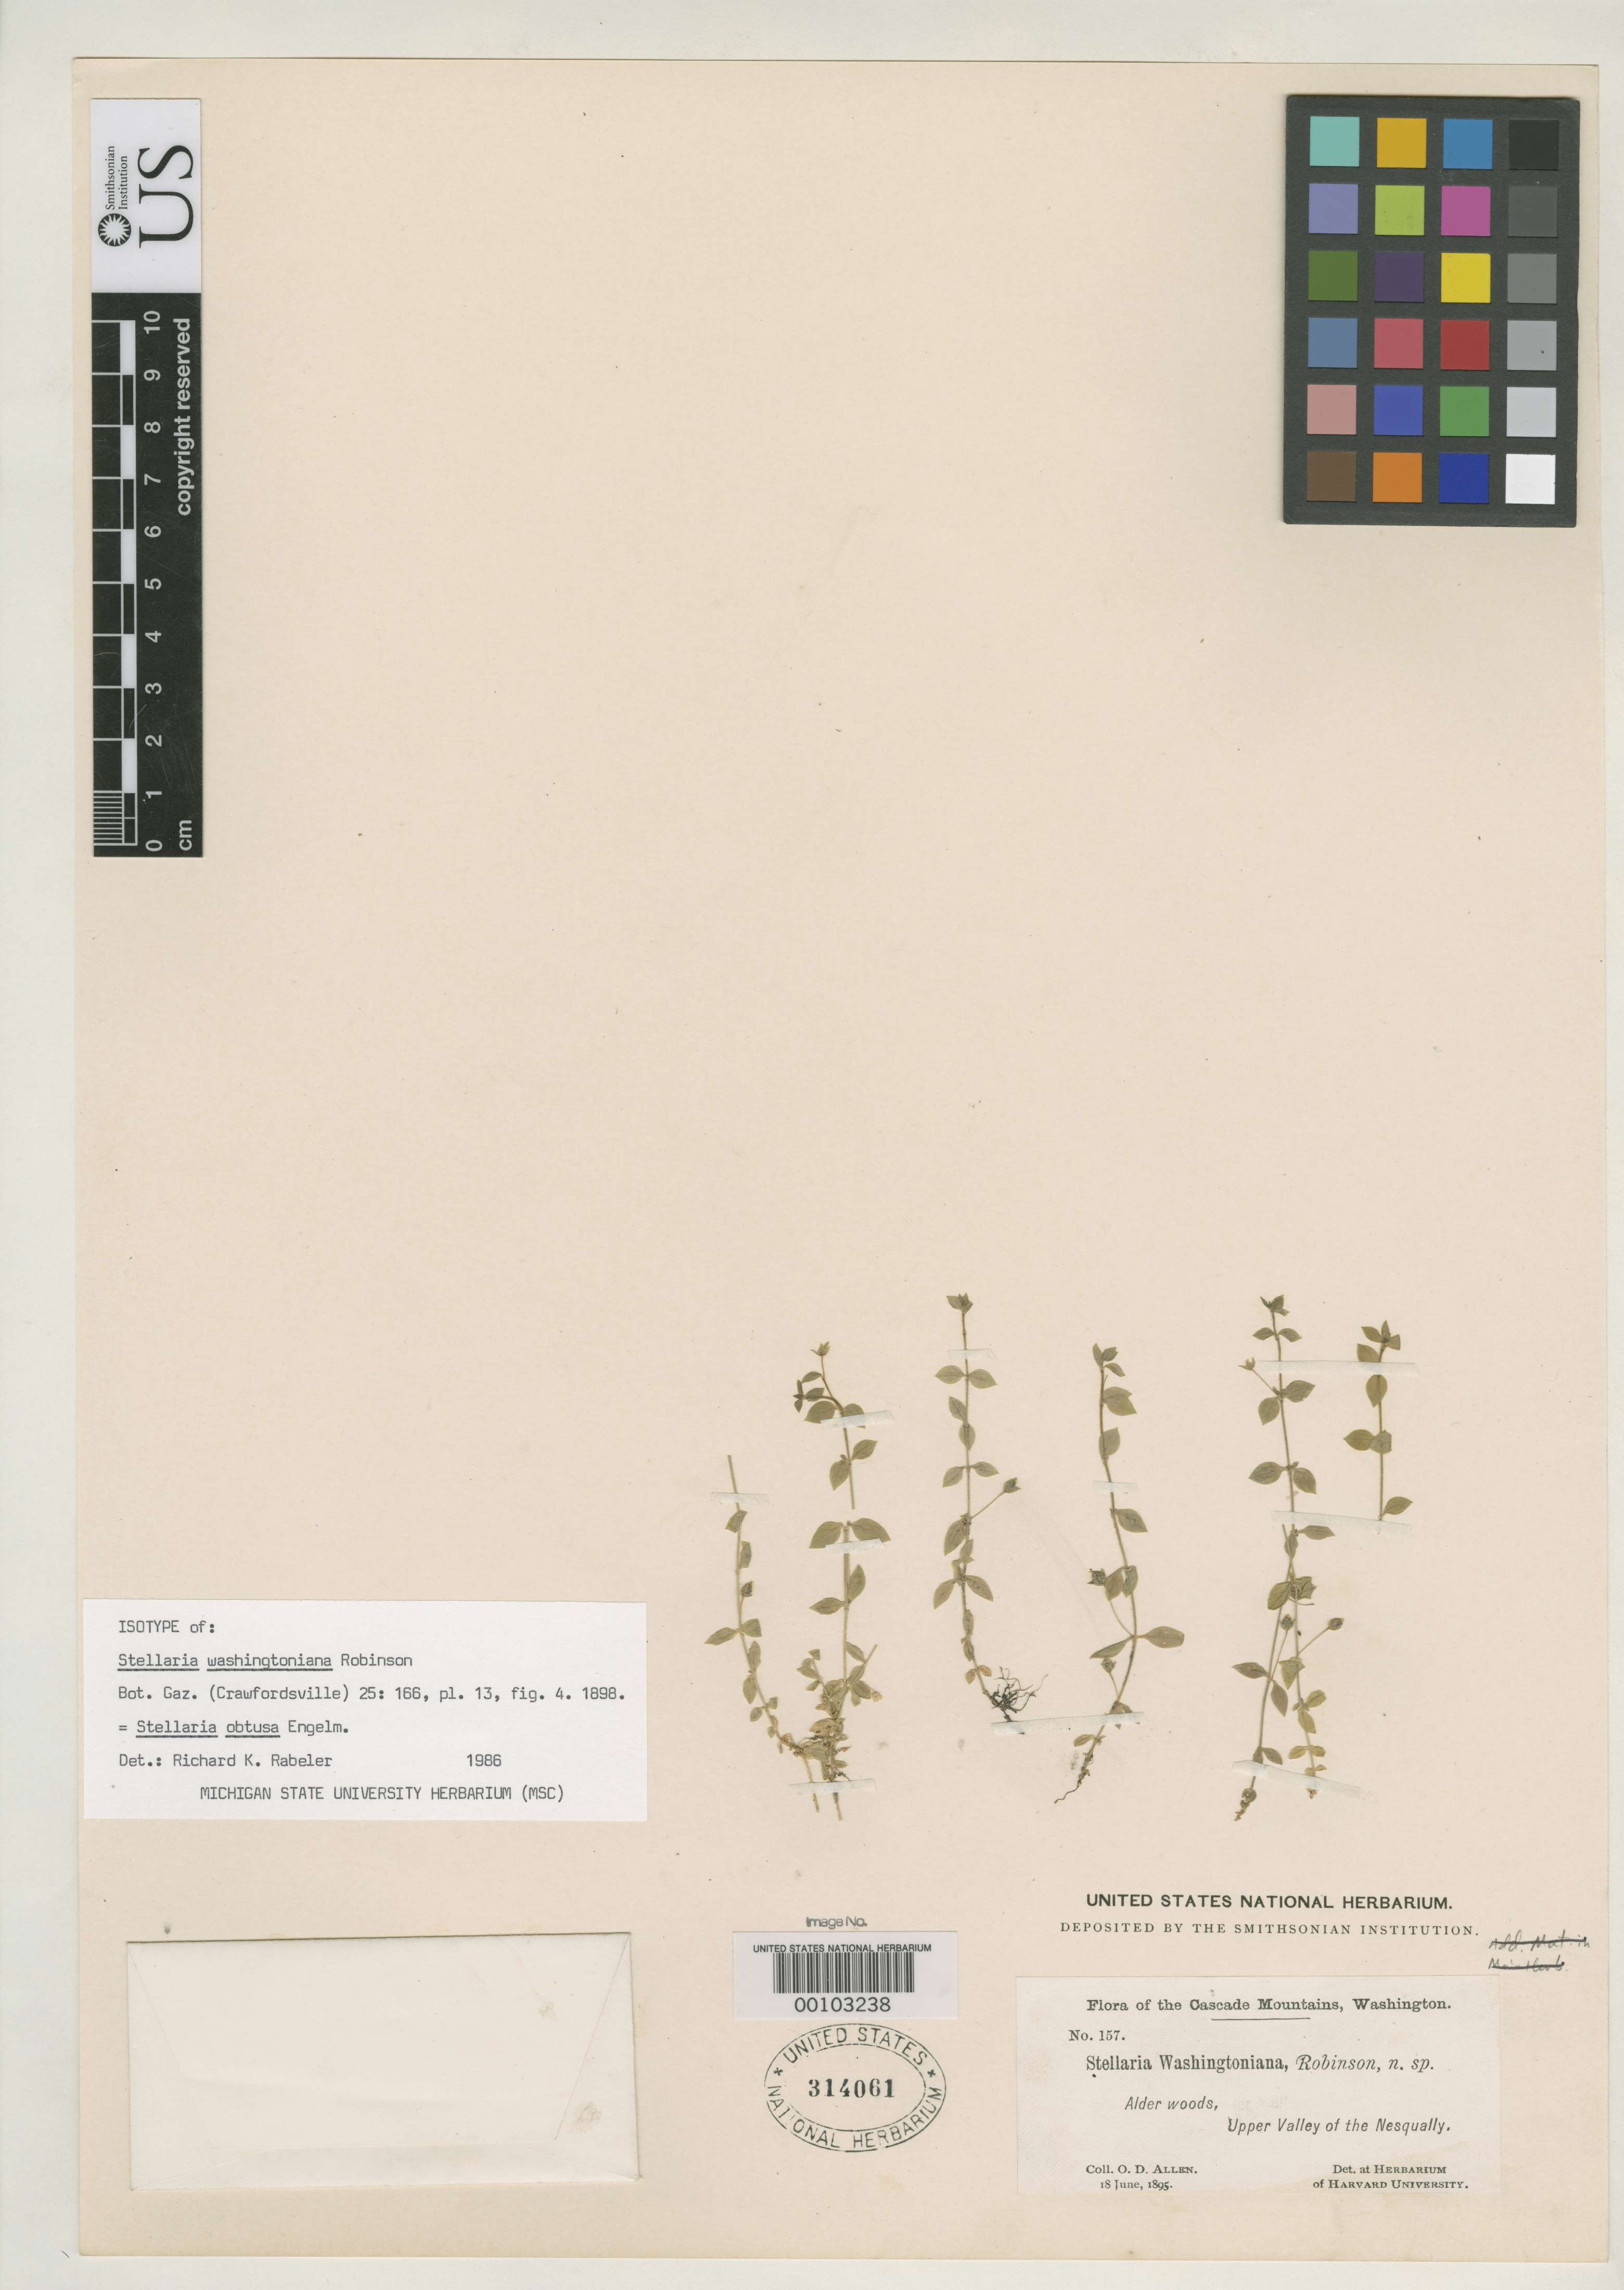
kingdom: Plantae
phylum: Tracheophyta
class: Magnoliopsida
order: Caryophyllales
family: Caryophyllaceae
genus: Stellaria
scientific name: Stellaria washingtoniana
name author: B.L. Rob.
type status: Isosyntype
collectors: O. D. Allen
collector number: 157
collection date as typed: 18 Jun 1895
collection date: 1895-06-18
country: United States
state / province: Washington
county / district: Pierce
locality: Cascade Mountains, upper valley of Nesqually.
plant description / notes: Annotated by R.K. Rabeler (1986) as "isotype" but first of two collections cited in protologue; probably effectively lectotypified by an earlier author.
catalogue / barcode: US 314061